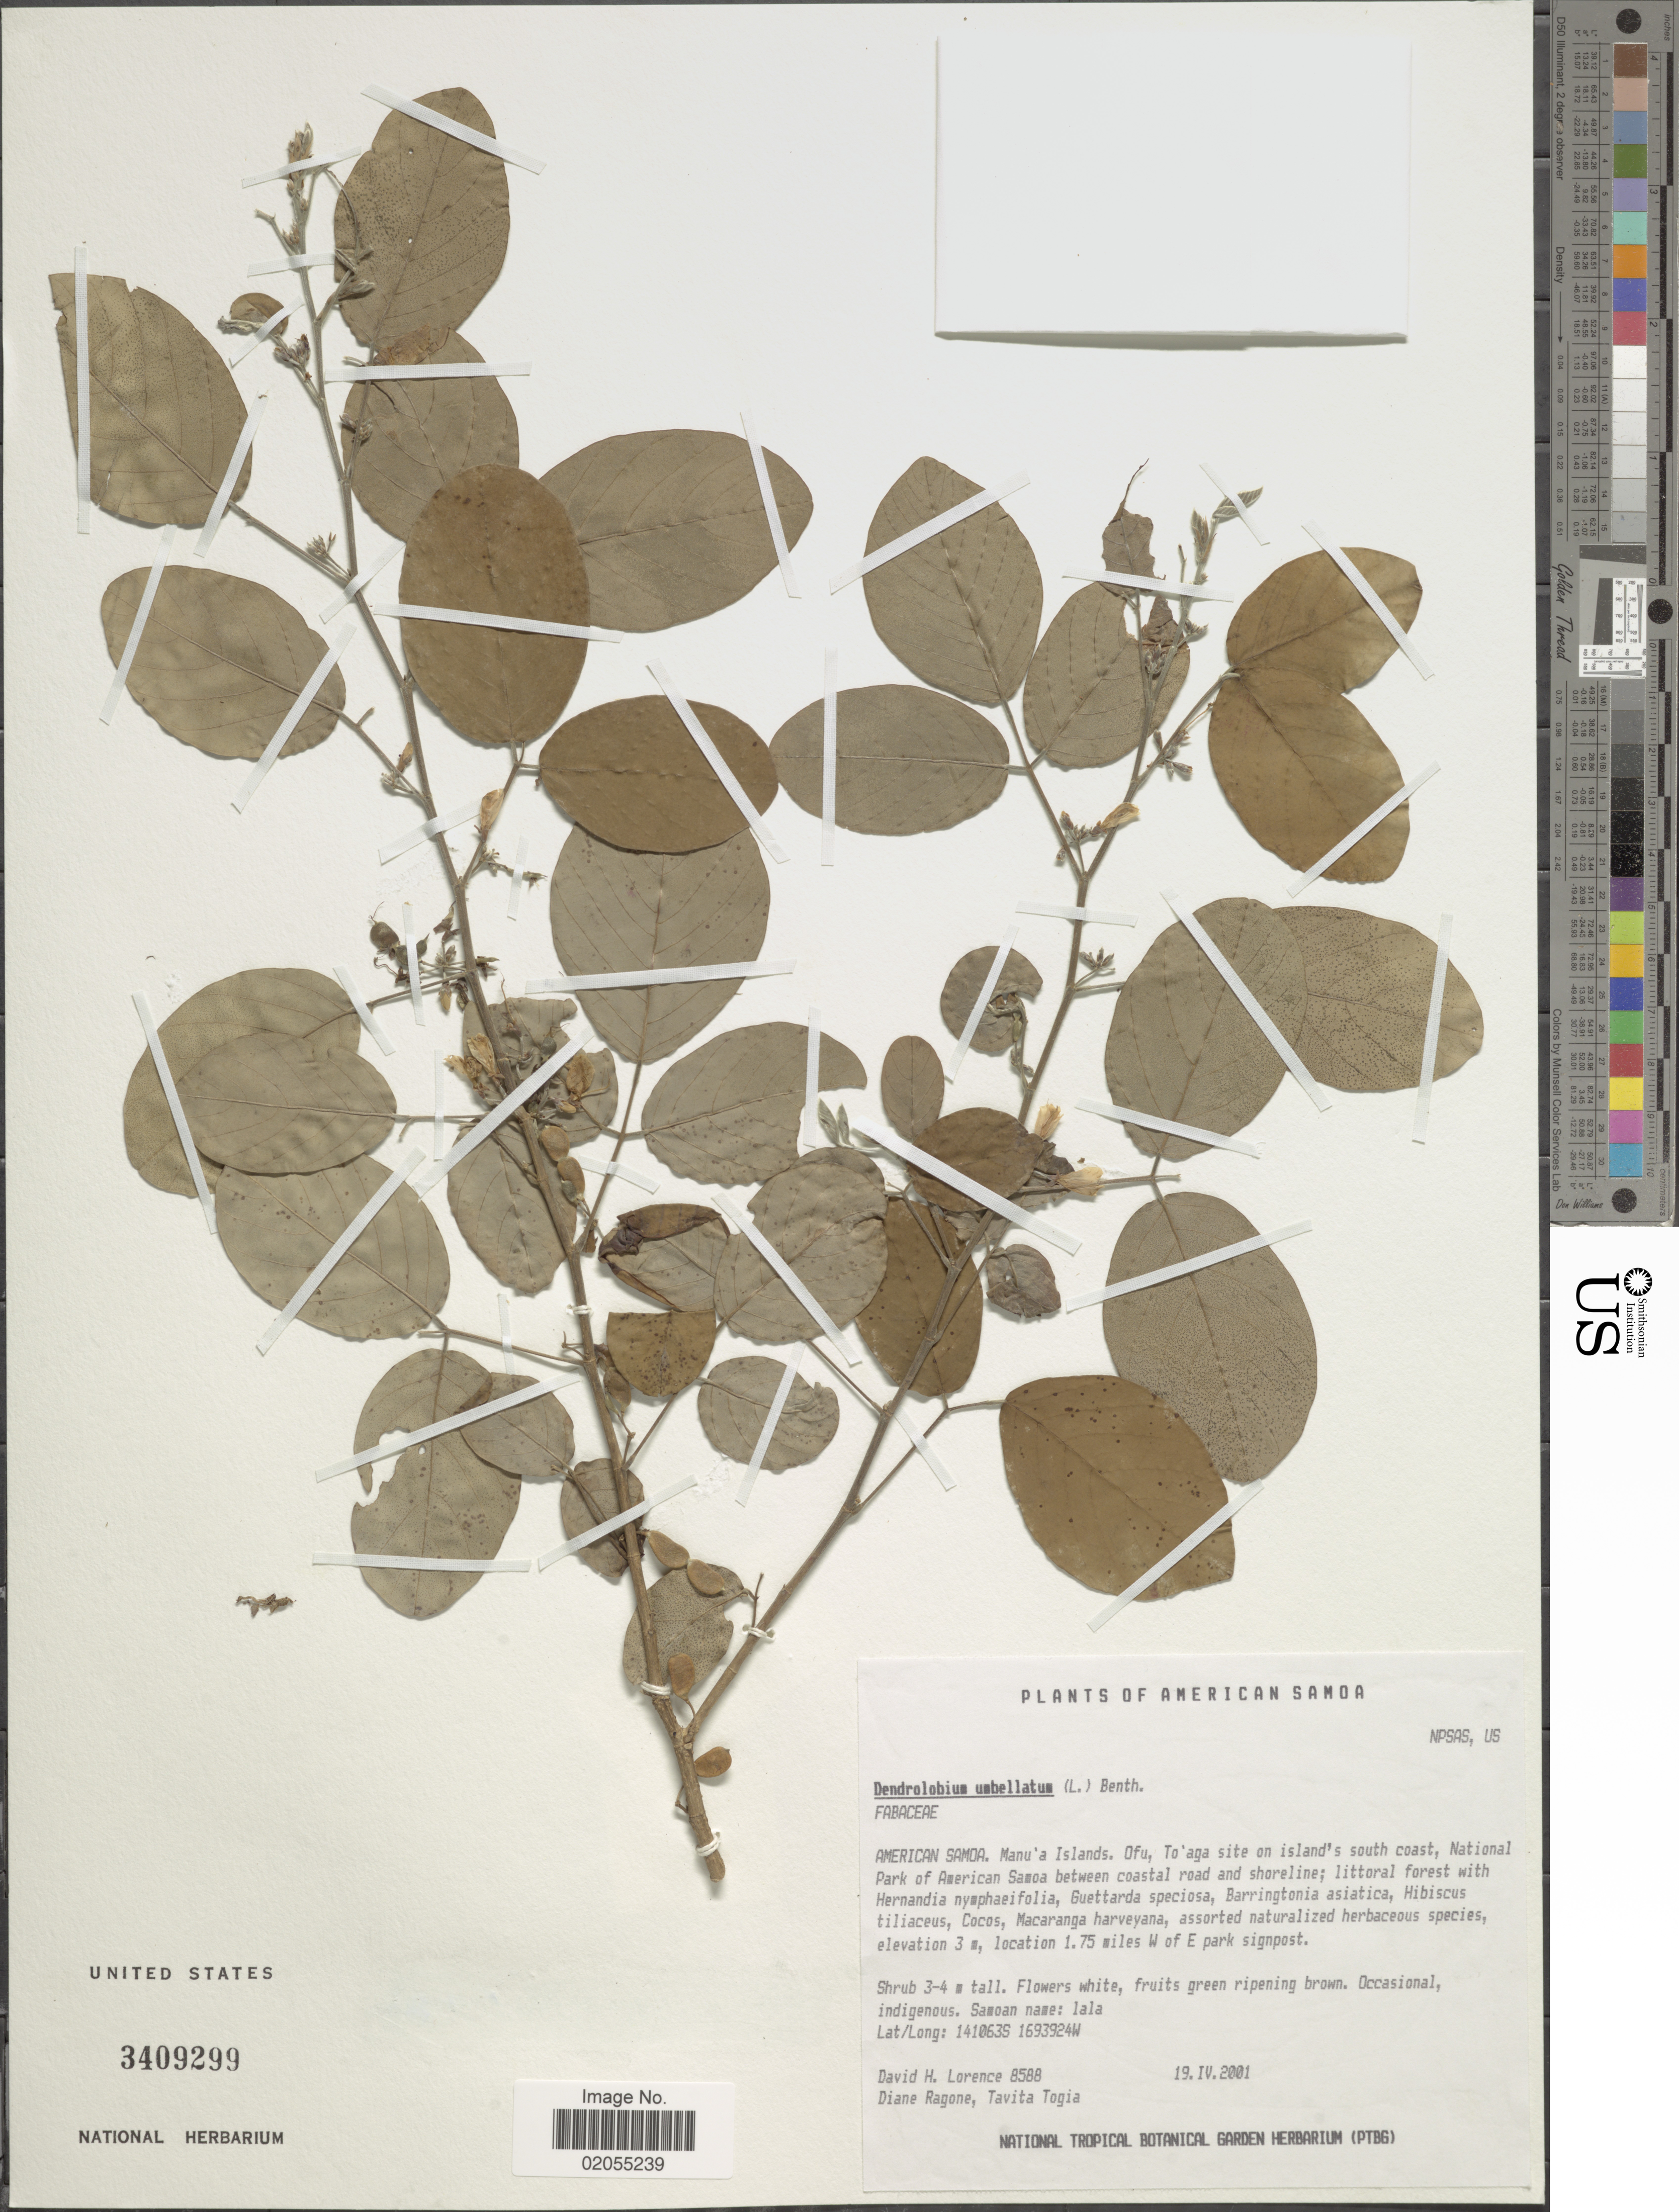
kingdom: Plantae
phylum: Tracheophyta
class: Magnoliopsida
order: Fabales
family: Fabaceae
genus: Dendrolobium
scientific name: Dendrolobium umbellatum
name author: (L.) Benth.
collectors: D. Lorence, D. Ragone & T. Togia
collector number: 8588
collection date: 2001-04-19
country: American Samoa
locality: Manu'a Islands, Ofu, To'aga site on island's south coast, National Park of American Samoa between coastal road and shoreline, 1.75 miles W of E park signpost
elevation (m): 3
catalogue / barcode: US 3409299